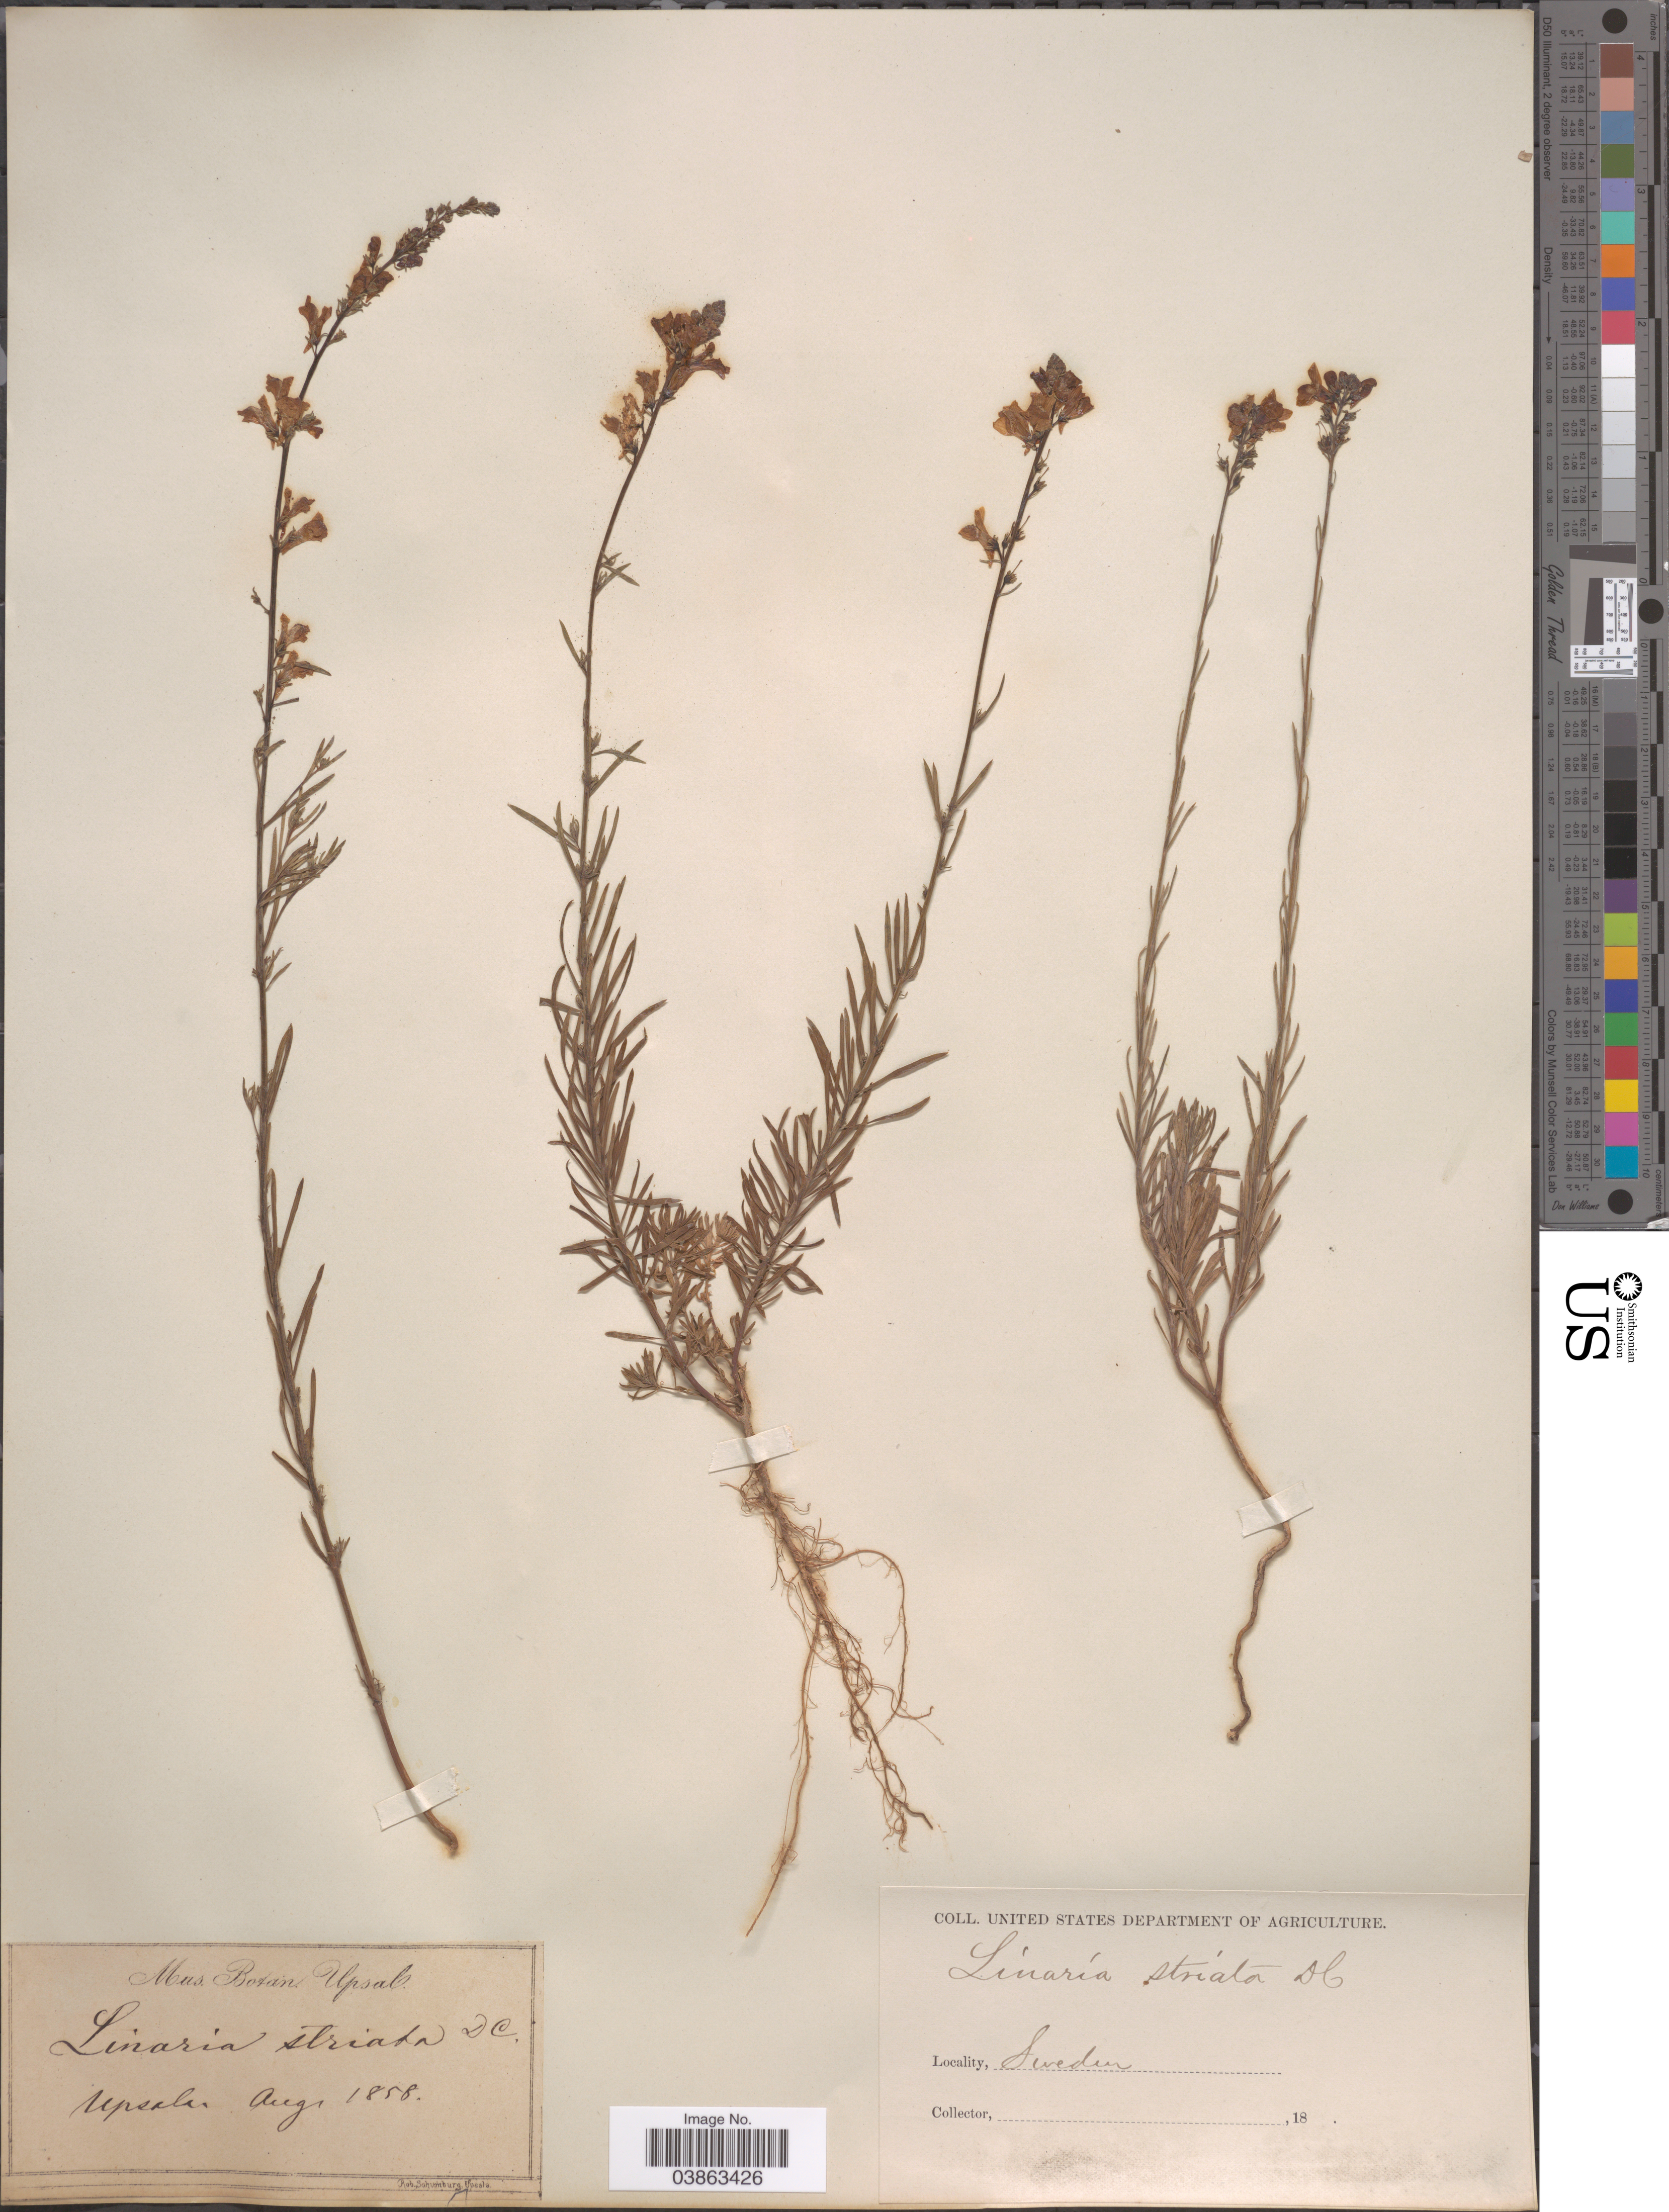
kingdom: Plantae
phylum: Tracheophyta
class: Magnoliopsida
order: Lamiales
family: Plantaginaceae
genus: Linaria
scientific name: Linaria striata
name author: (Lam.) DC.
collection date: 1858-08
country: Sweden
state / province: Uppsala